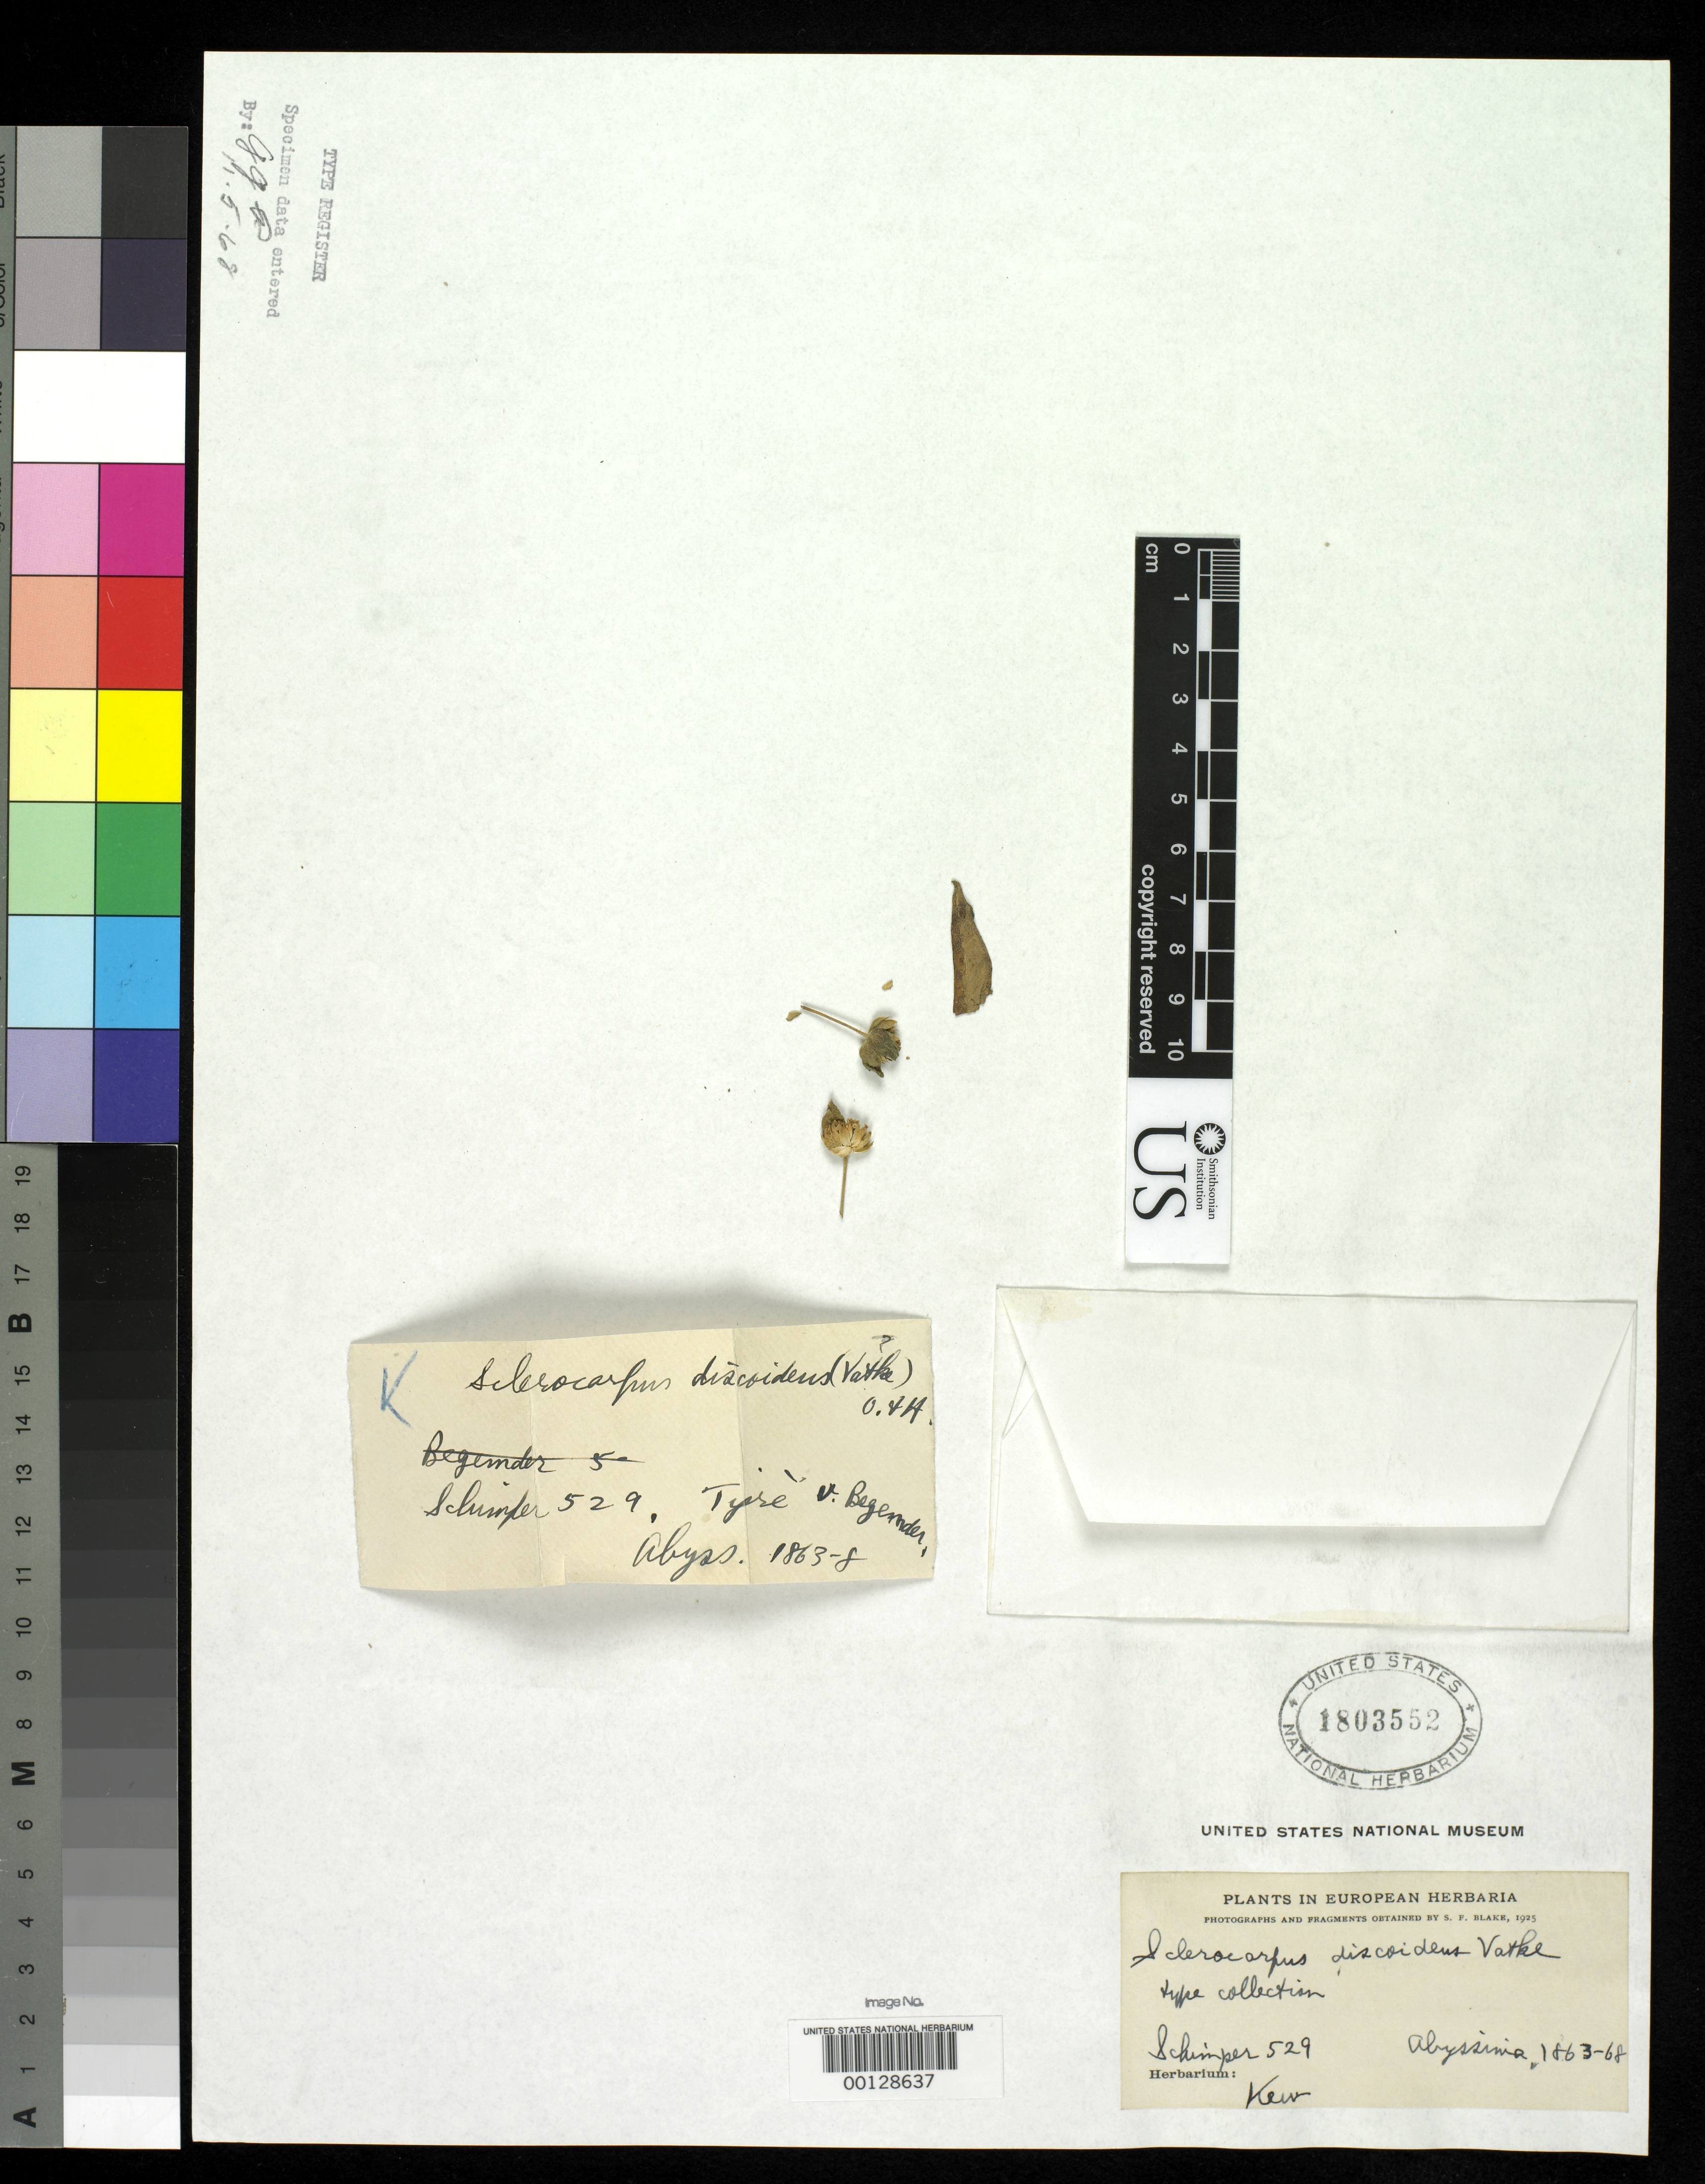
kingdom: Plantae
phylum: Tracheophyta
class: Magnoliopsida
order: Asterales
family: Asteraceae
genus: Sclerocarpus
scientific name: Sclerocarpus discoideus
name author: Vatke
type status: Isotype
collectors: G. W. Schimper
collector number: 529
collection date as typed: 07 Oct 1862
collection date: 1862-10-07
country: Ethiopia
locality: Arba Tensesa.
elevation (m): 2499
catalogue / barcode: US 1803552